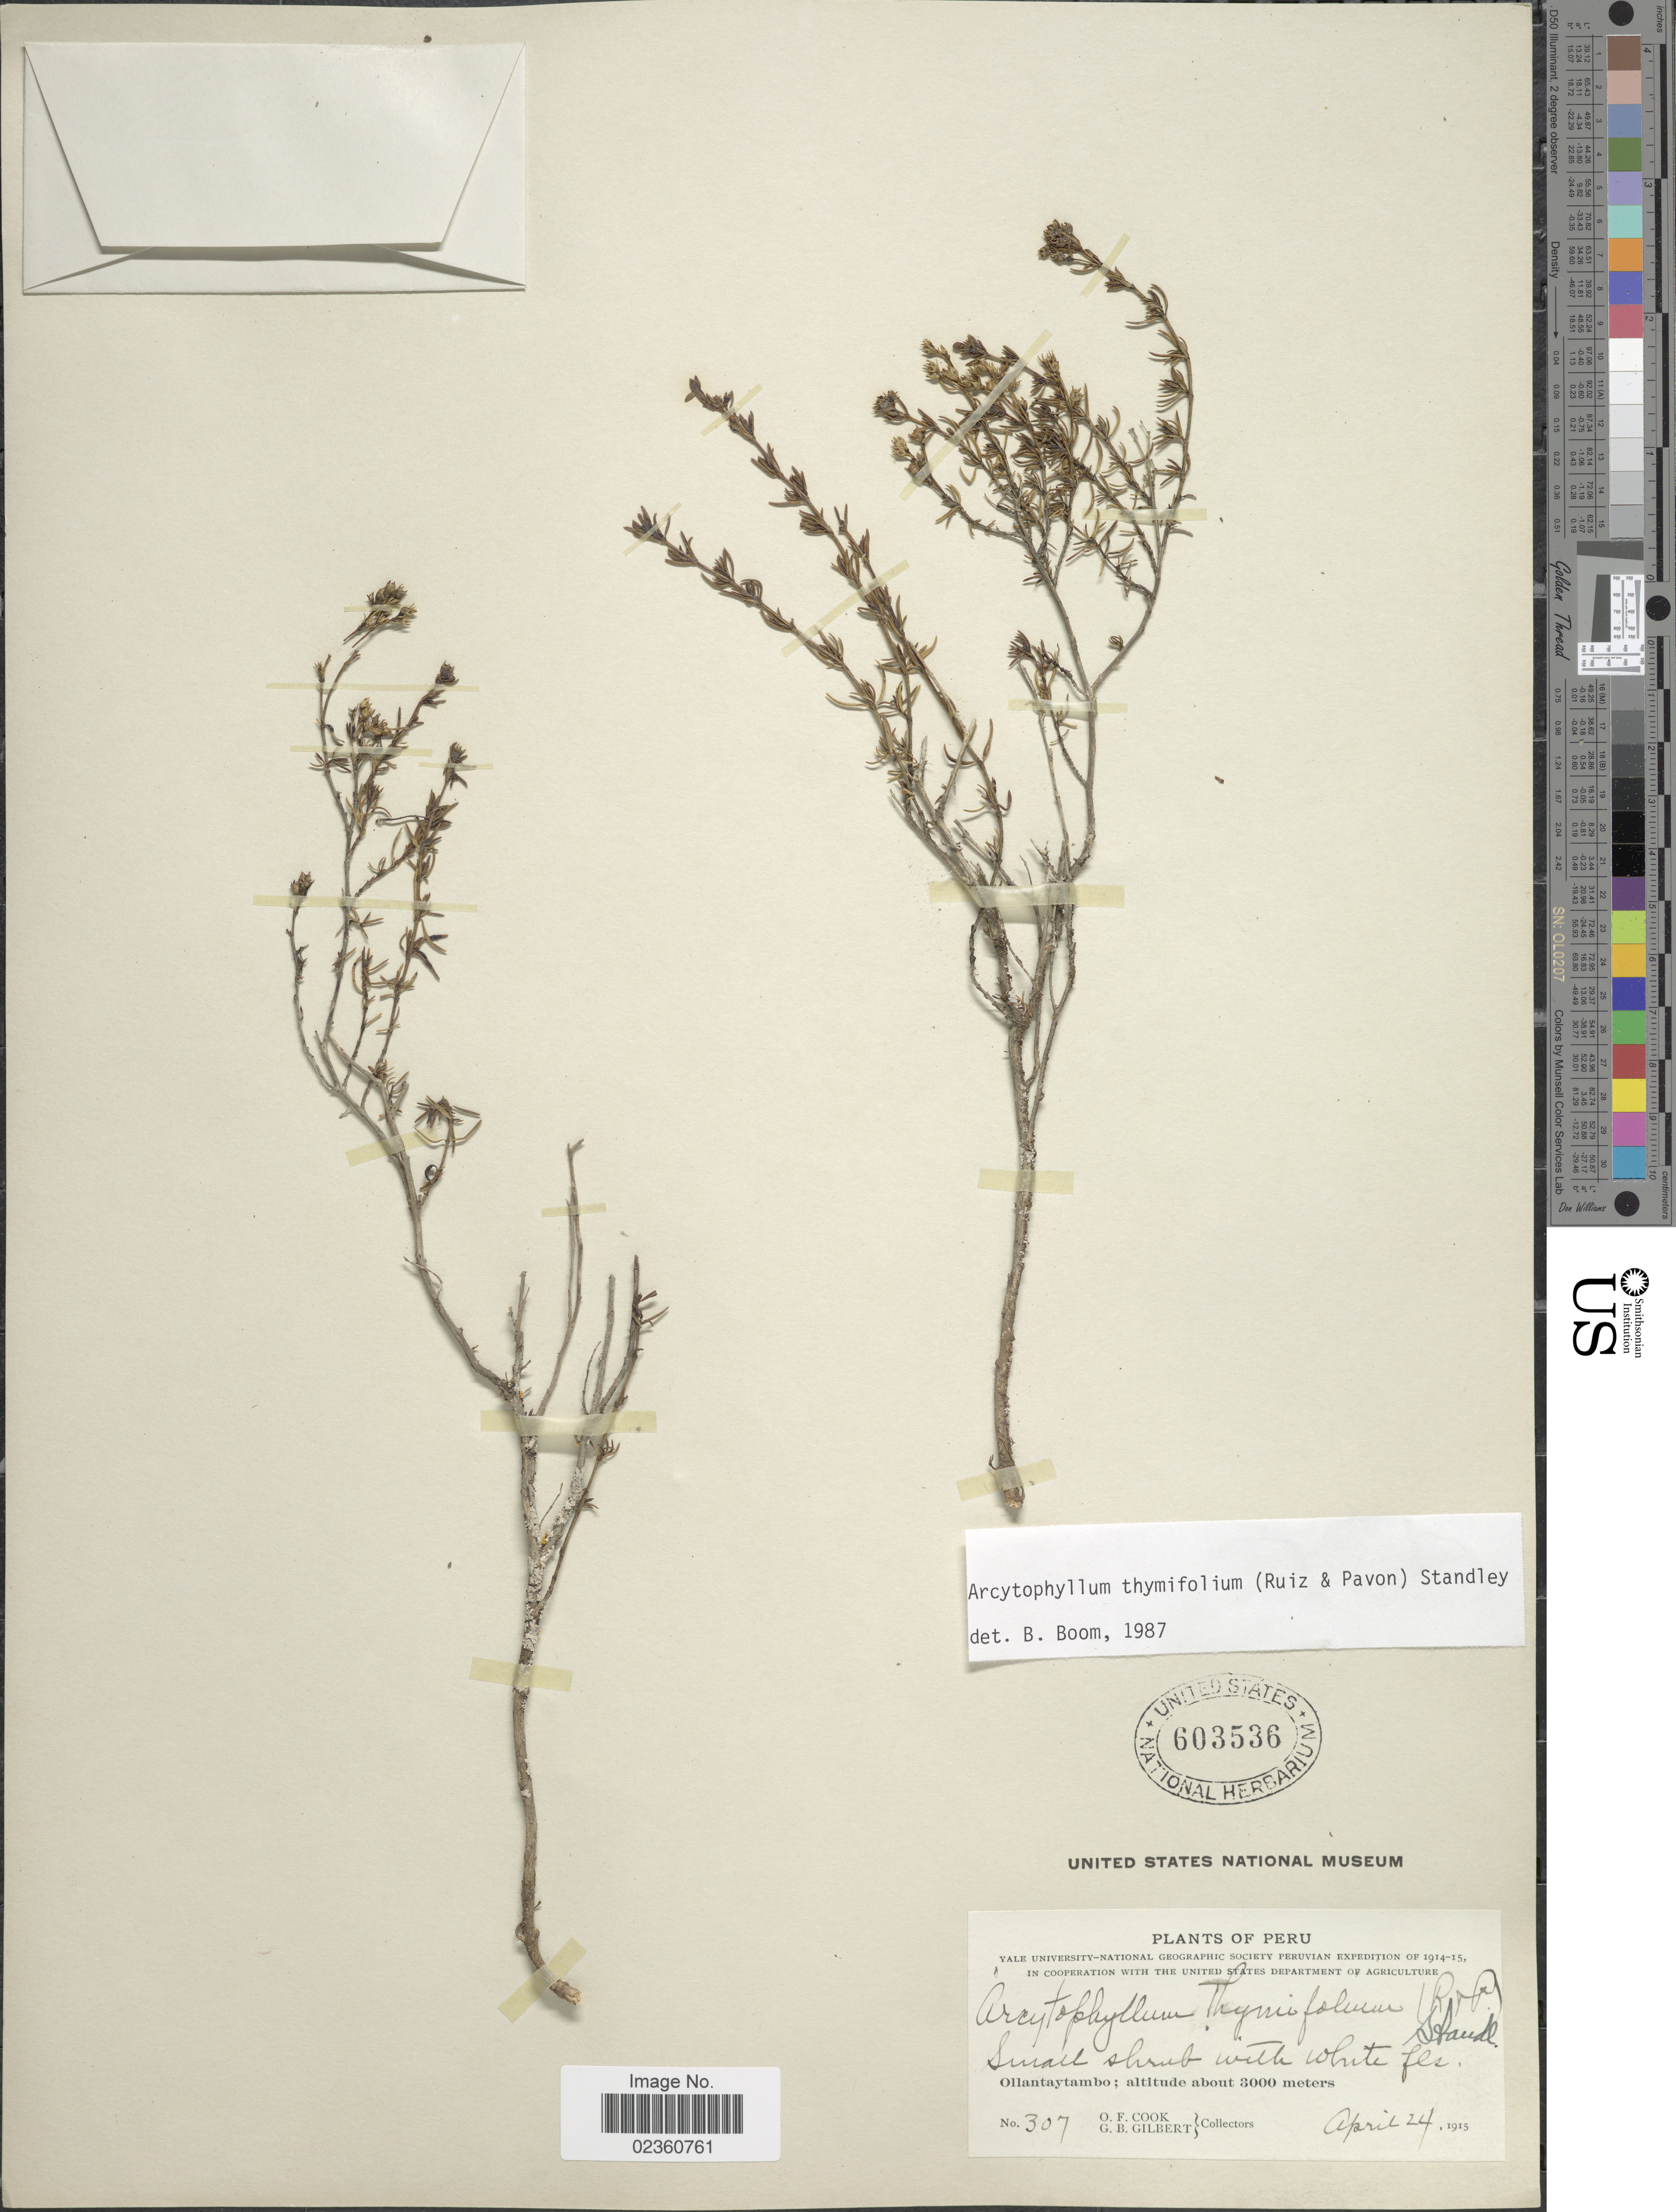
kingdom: Plantae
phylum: Tracheophyta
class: Magnoliopsida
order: Gentianales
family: Rubiaceae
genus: Arcytophyllum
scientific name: Arcytophyllum thymifolium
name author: (Ruiz & Pav.) Standl.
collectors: O. F. Cook & G. B. Gilbert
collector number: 307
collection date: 1915-04-24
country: Peru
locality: Ollantaytambo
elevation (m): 3000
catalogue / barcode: US 603536